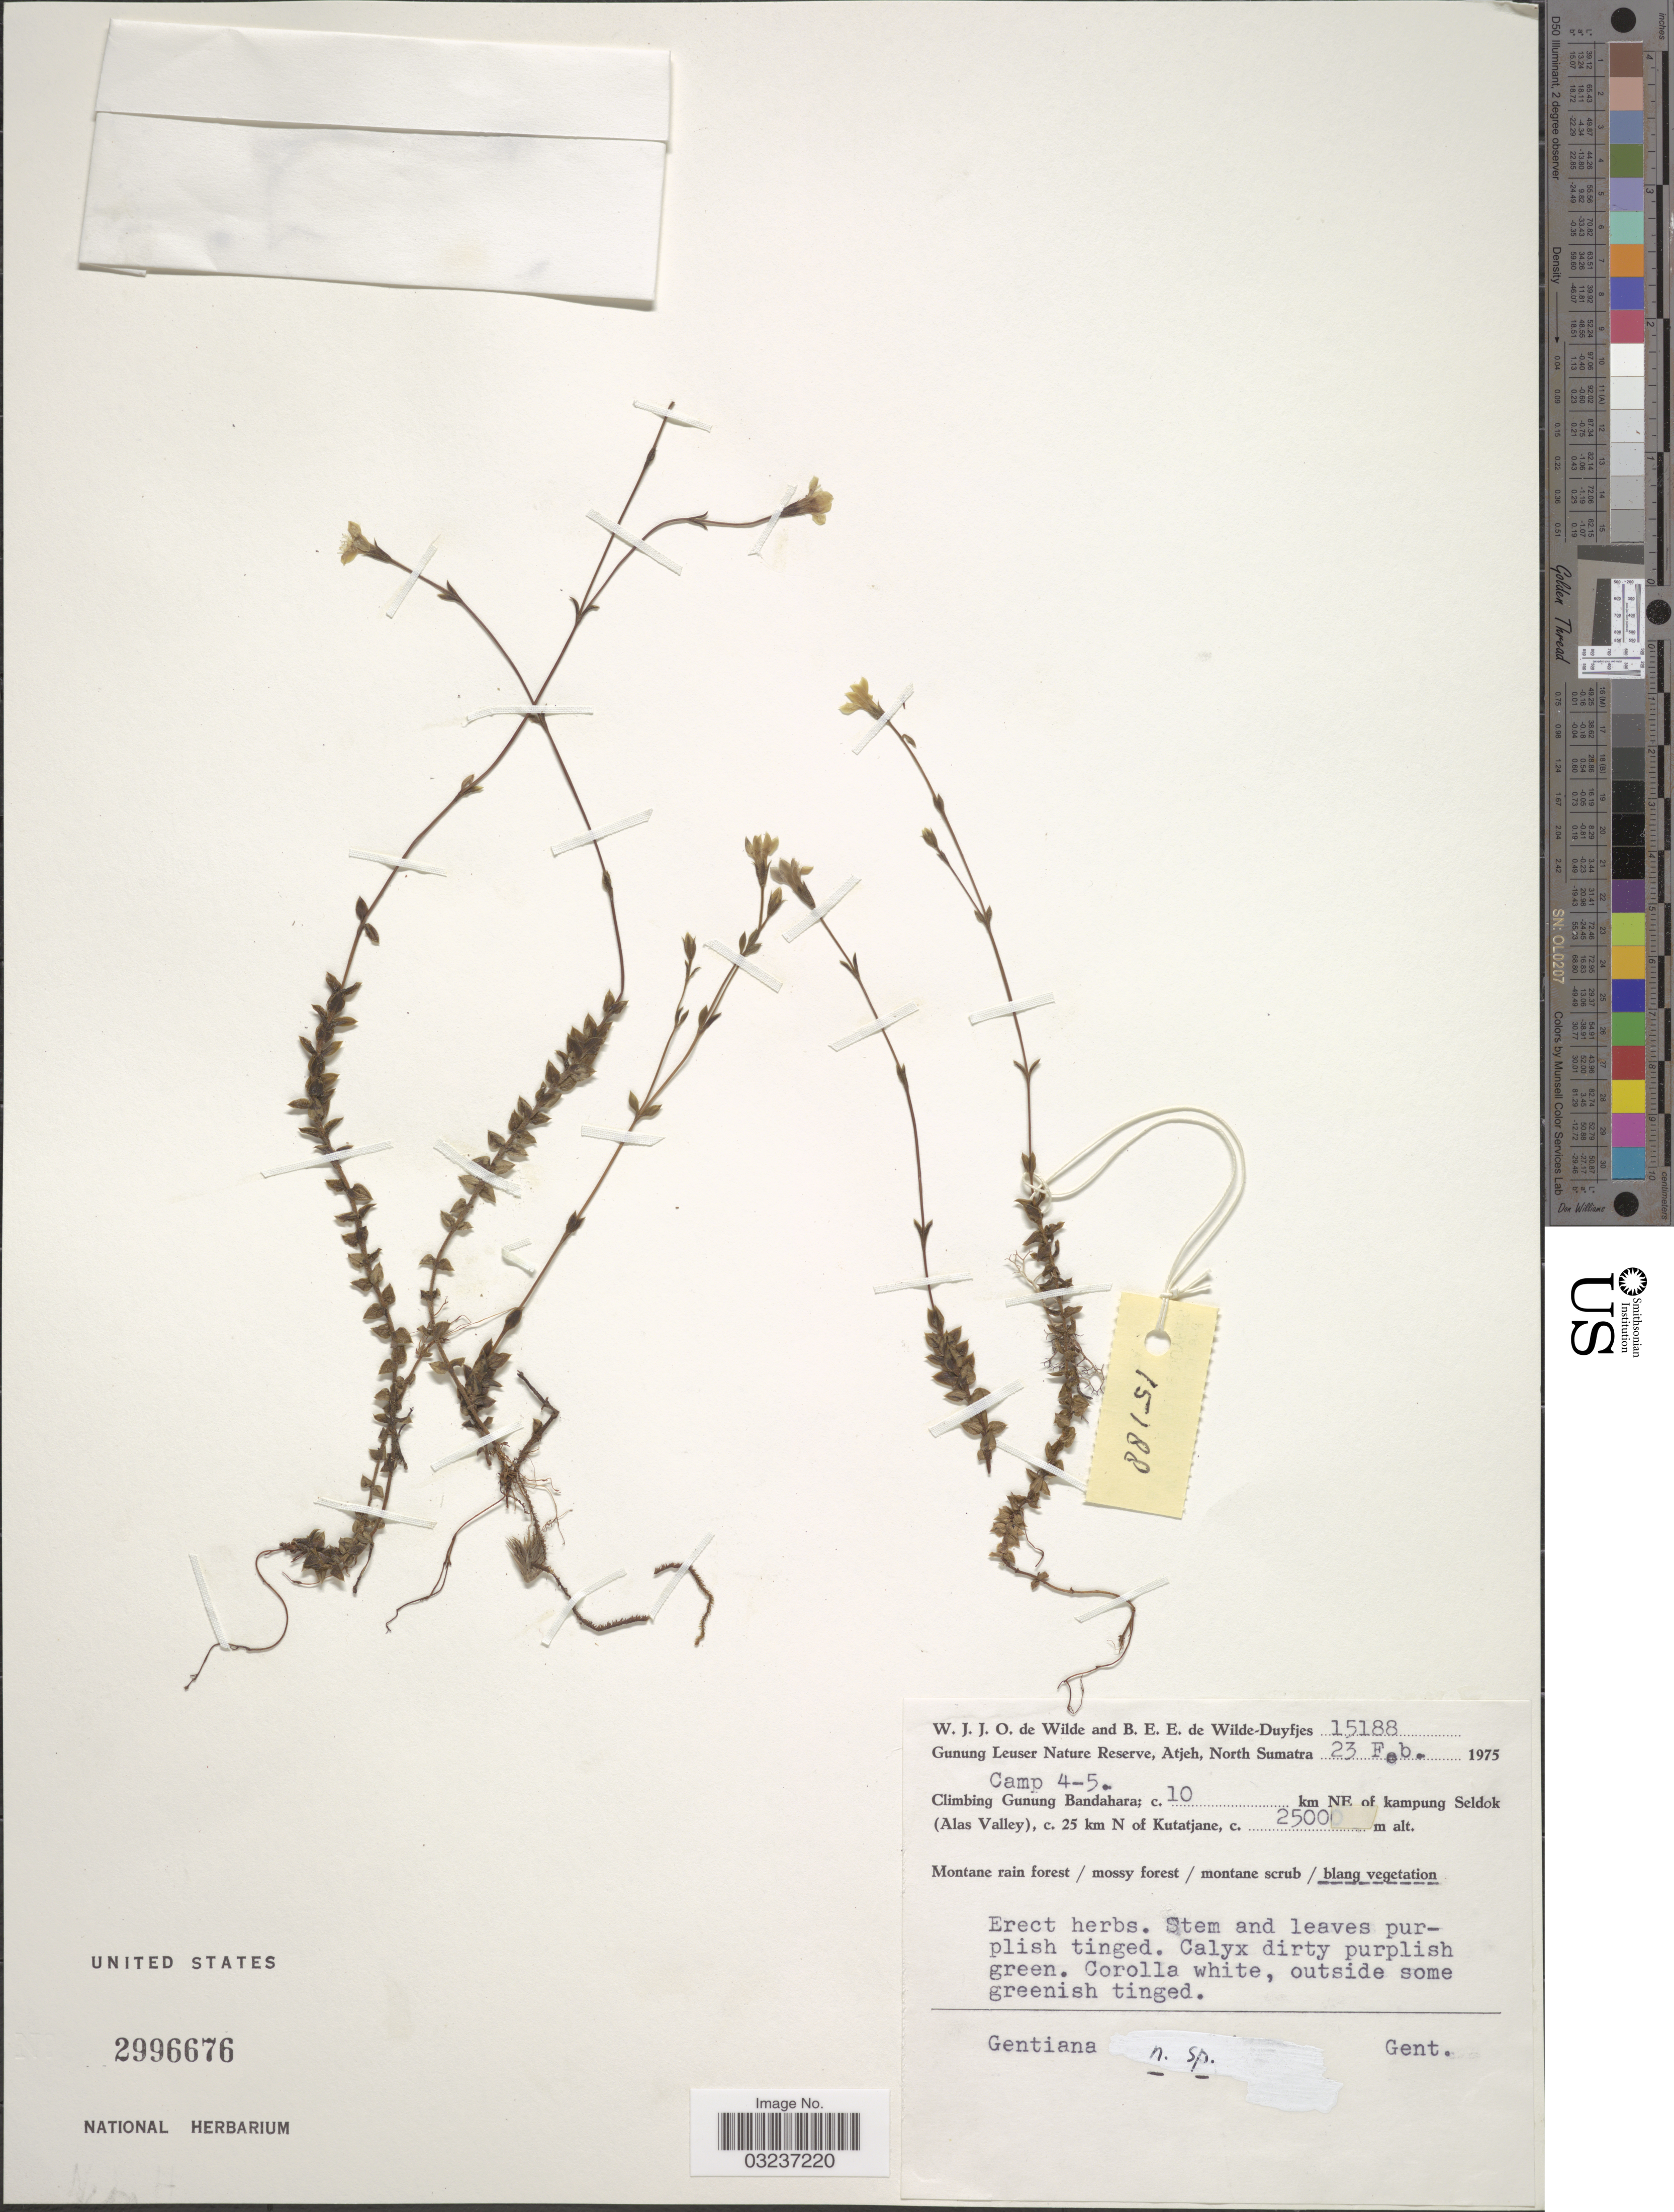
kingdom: Plantae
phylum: Tracheophyta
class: Magnoliopsida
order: Gentianales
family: Gentianaceae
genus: Gentiana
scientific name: Gentiana sp.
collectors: W. J. de Wilde & B. E. de Wilde-Duyfjes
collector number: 15188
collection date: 1975-02-23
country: Indonesia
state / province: Sumatra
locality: Gunung Leuser Nature Reserve, Atjeh, North Sumatra. Climbing Gunung Bandahara; c. 10 km NE of kampung Seldok (Alas Valley), c. 25 km N of Kutatjane. Camp 4-5.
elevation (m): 2500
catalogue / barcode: US 2996676